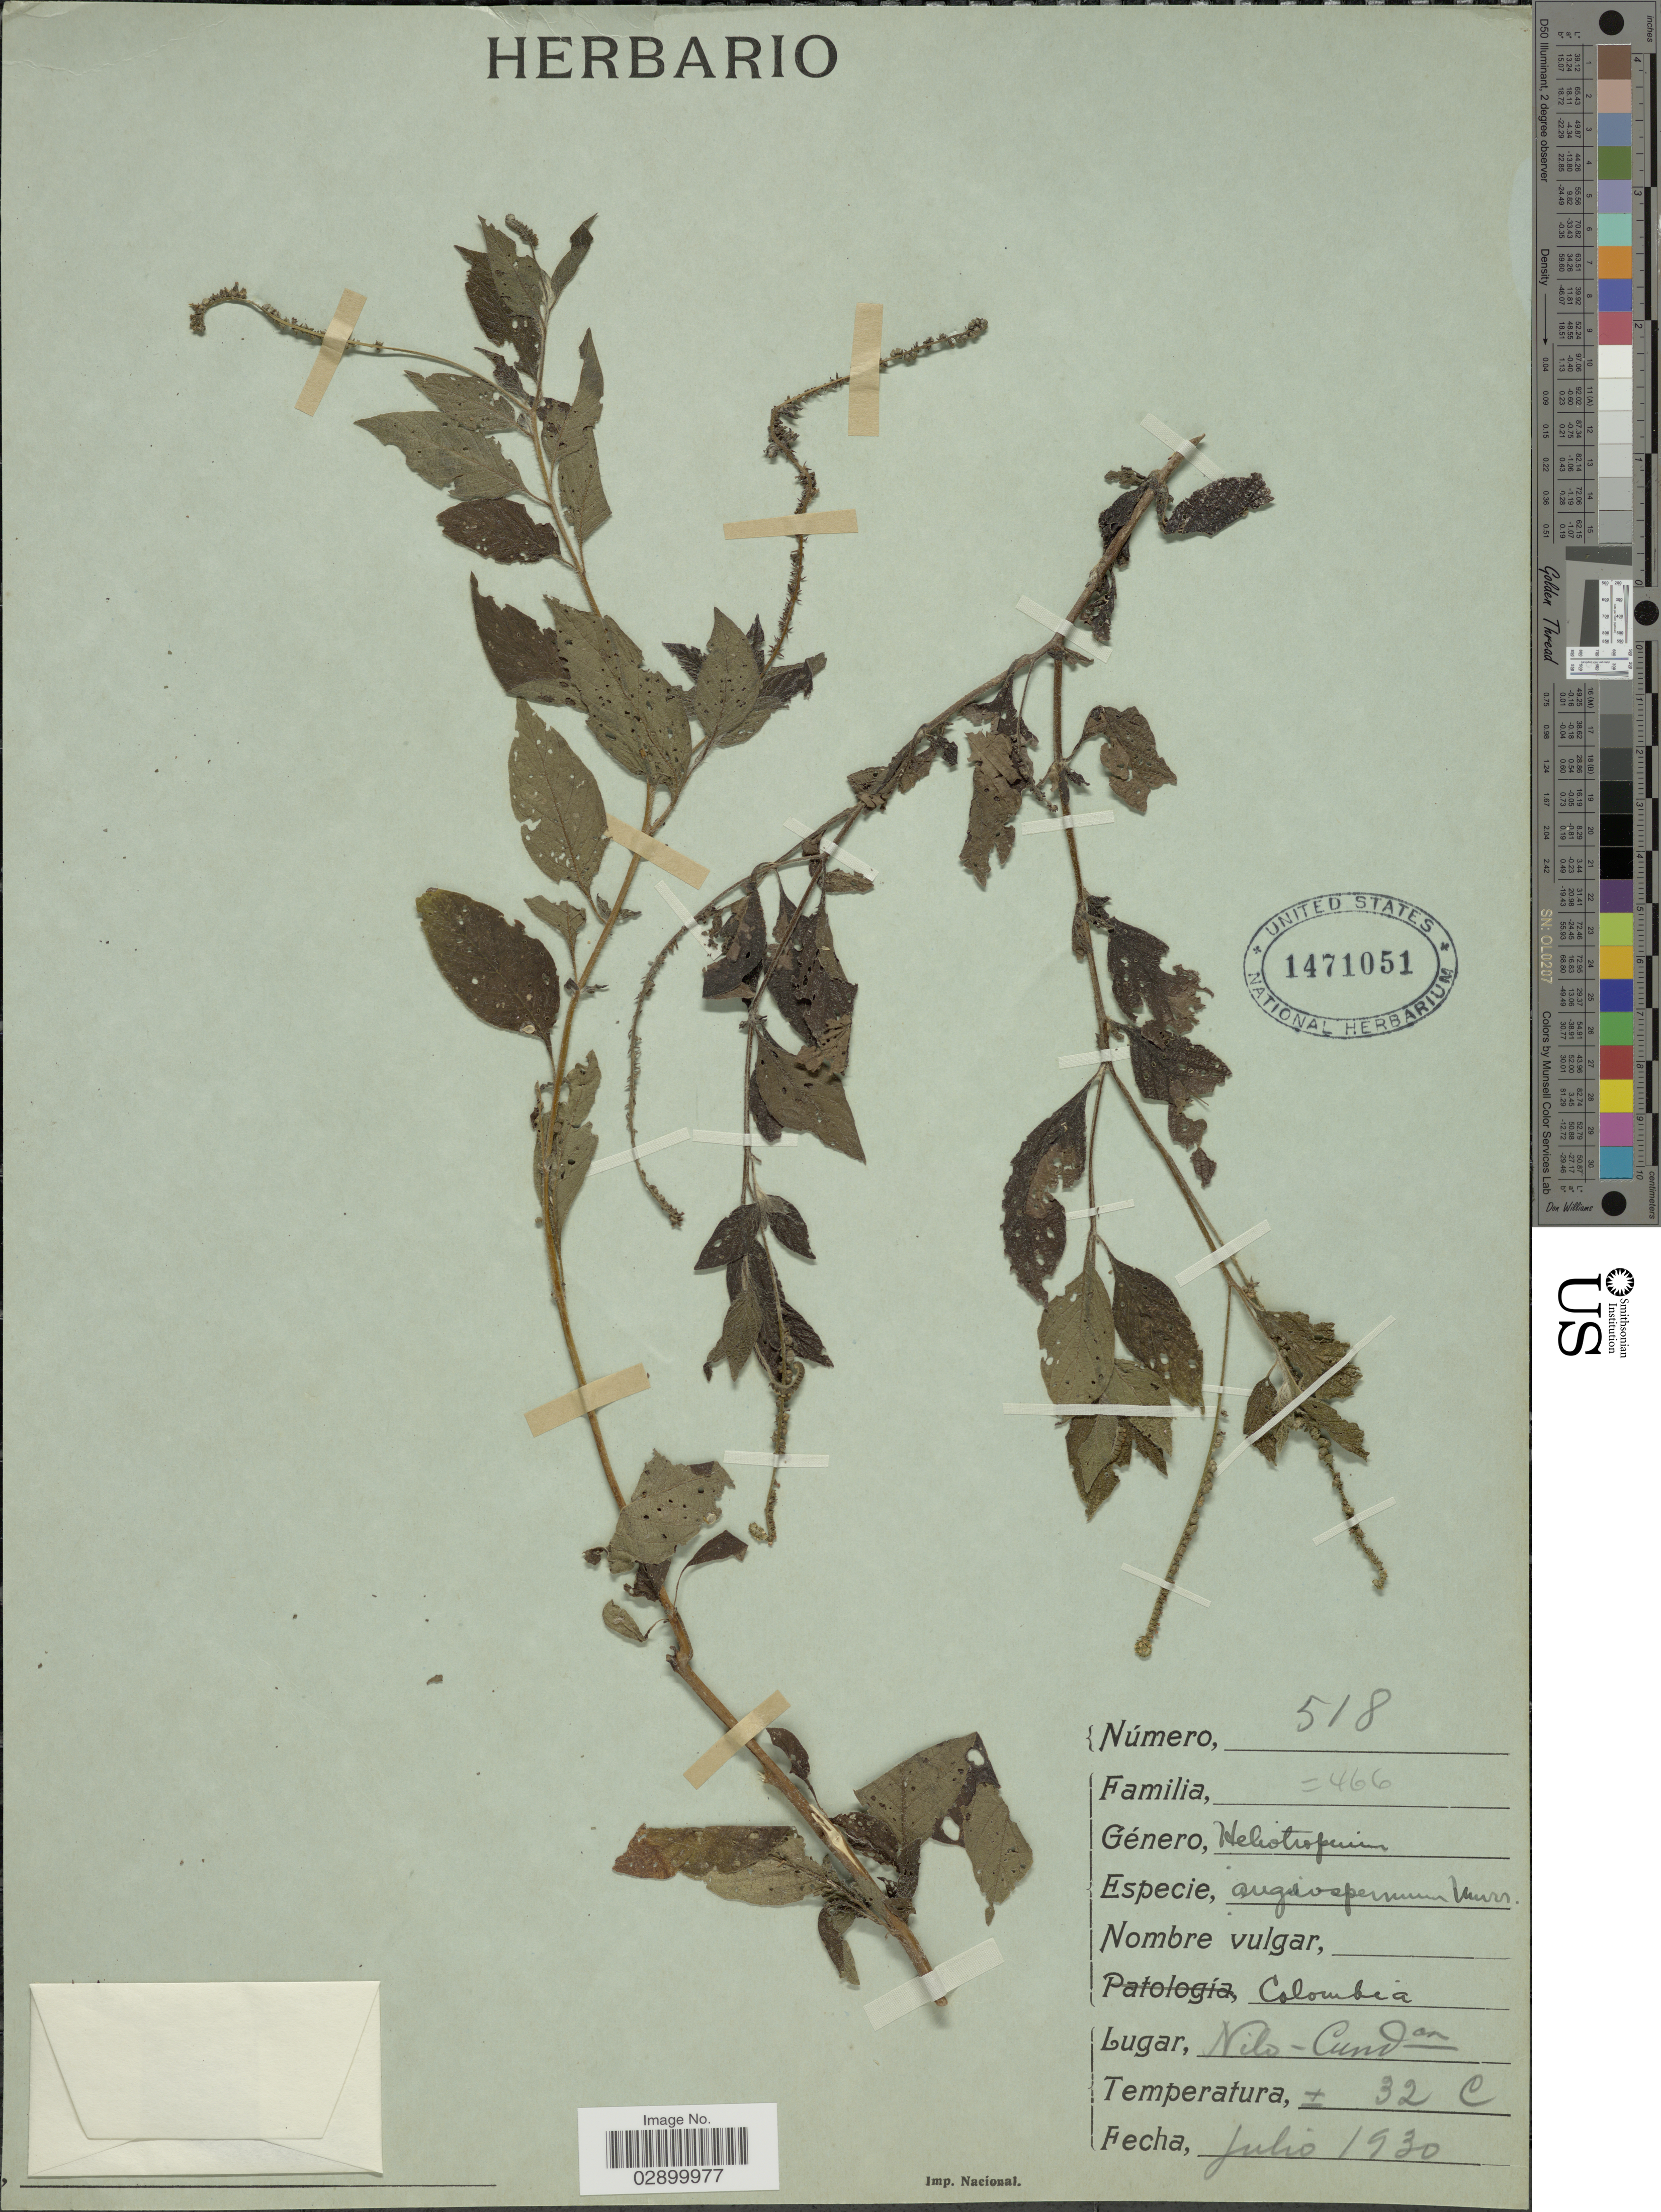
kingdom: Plantae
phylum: Tracheophyta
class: Magnoliopsida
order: Boraginales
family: Heliotropiaceae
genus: Heliotropium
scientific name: Heliotropium angiospermum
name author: Murray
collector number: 518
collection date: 1930-07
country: Colombia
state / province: Cundinamarca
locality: Nilo-Cundm.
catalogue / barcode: US 1471051